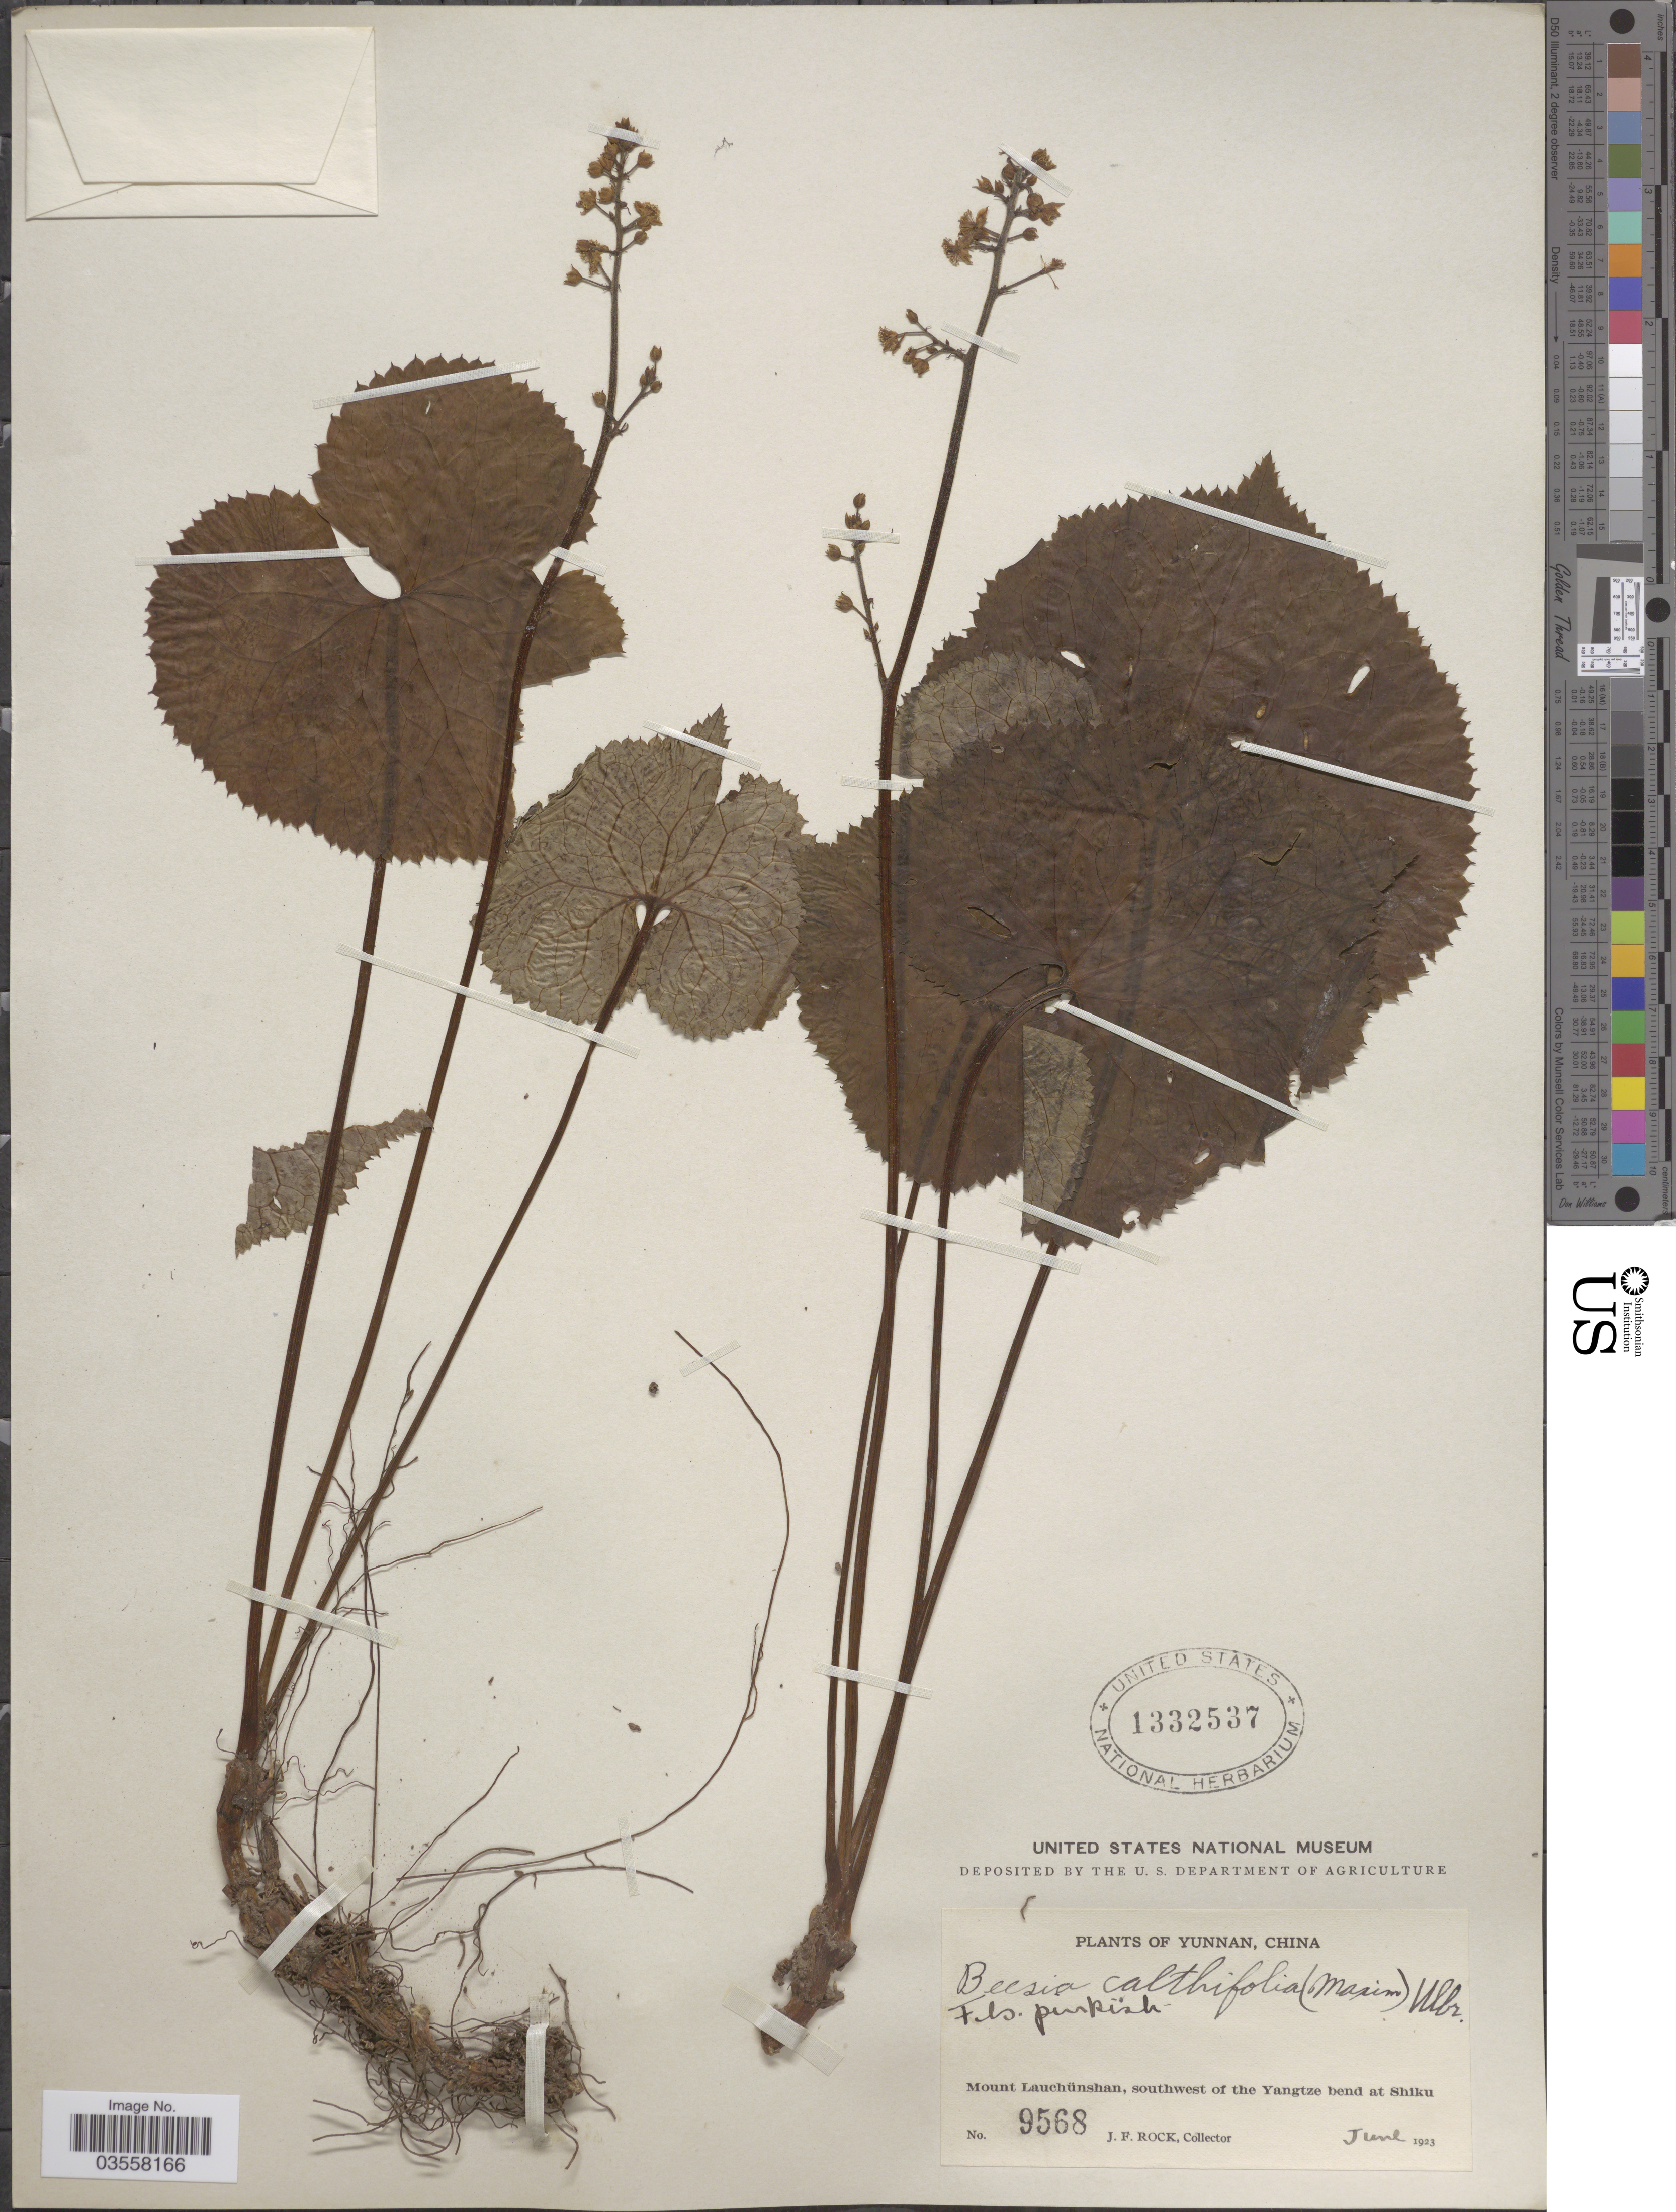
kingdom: Plantae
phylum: Tracheophyta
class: Magnoliopsida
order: Ranunculales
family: Ranunculaceae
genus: Beesia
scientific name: Beesia calthifolia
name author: (Maxim. ex Oliv.) Ulbr.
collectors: J. Rock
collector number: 9568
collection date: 1923-06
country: China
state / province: Yunnan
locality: Mount Lauchünshan, southwest of the Yangtze bend at Shiku.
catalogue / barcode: US 1332537